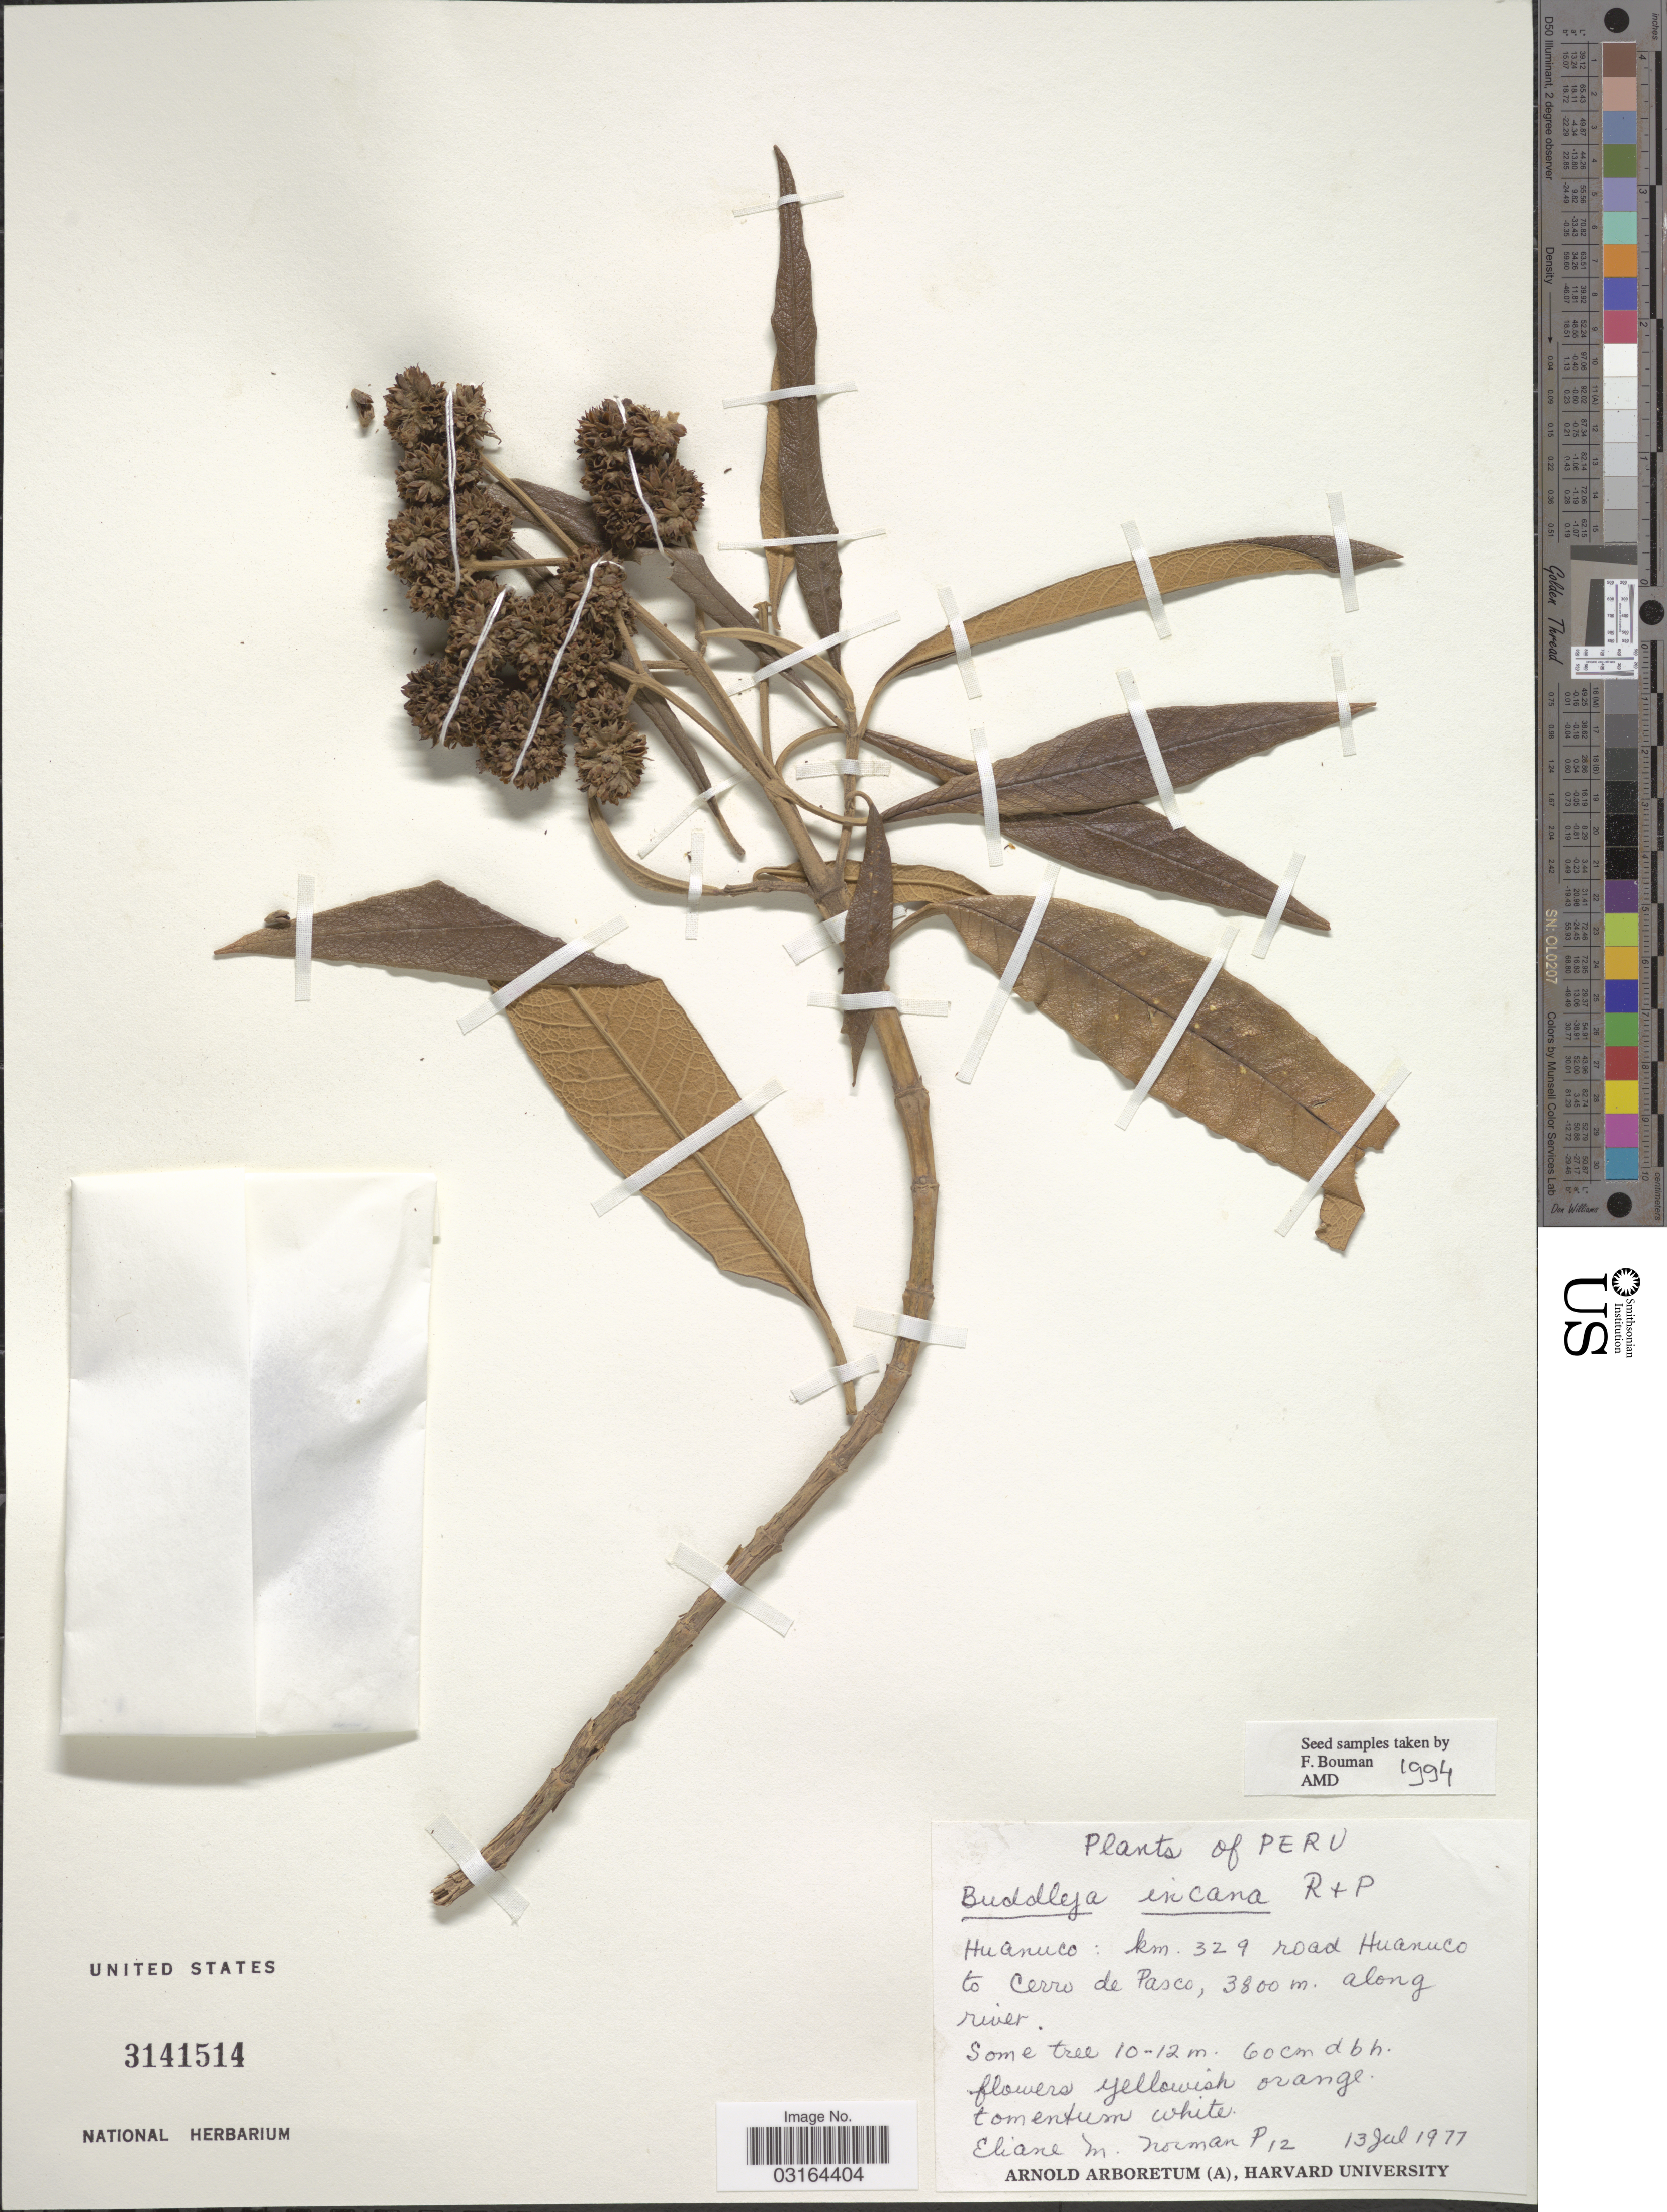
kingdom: Plantae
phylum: Tracheophyta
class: Magnoliopsida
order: Lamiales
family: Scrophulariaceae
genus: Buddleja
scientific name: Buddleja incana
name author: Ruiz & Pav.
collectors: E. Norman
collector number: P12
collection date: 1977-07-13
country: Peru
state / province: Huánuco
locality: Km. 329 road Huanuco to Cerro de Pasco, along river.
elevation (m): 3800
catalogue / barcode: US 3141514